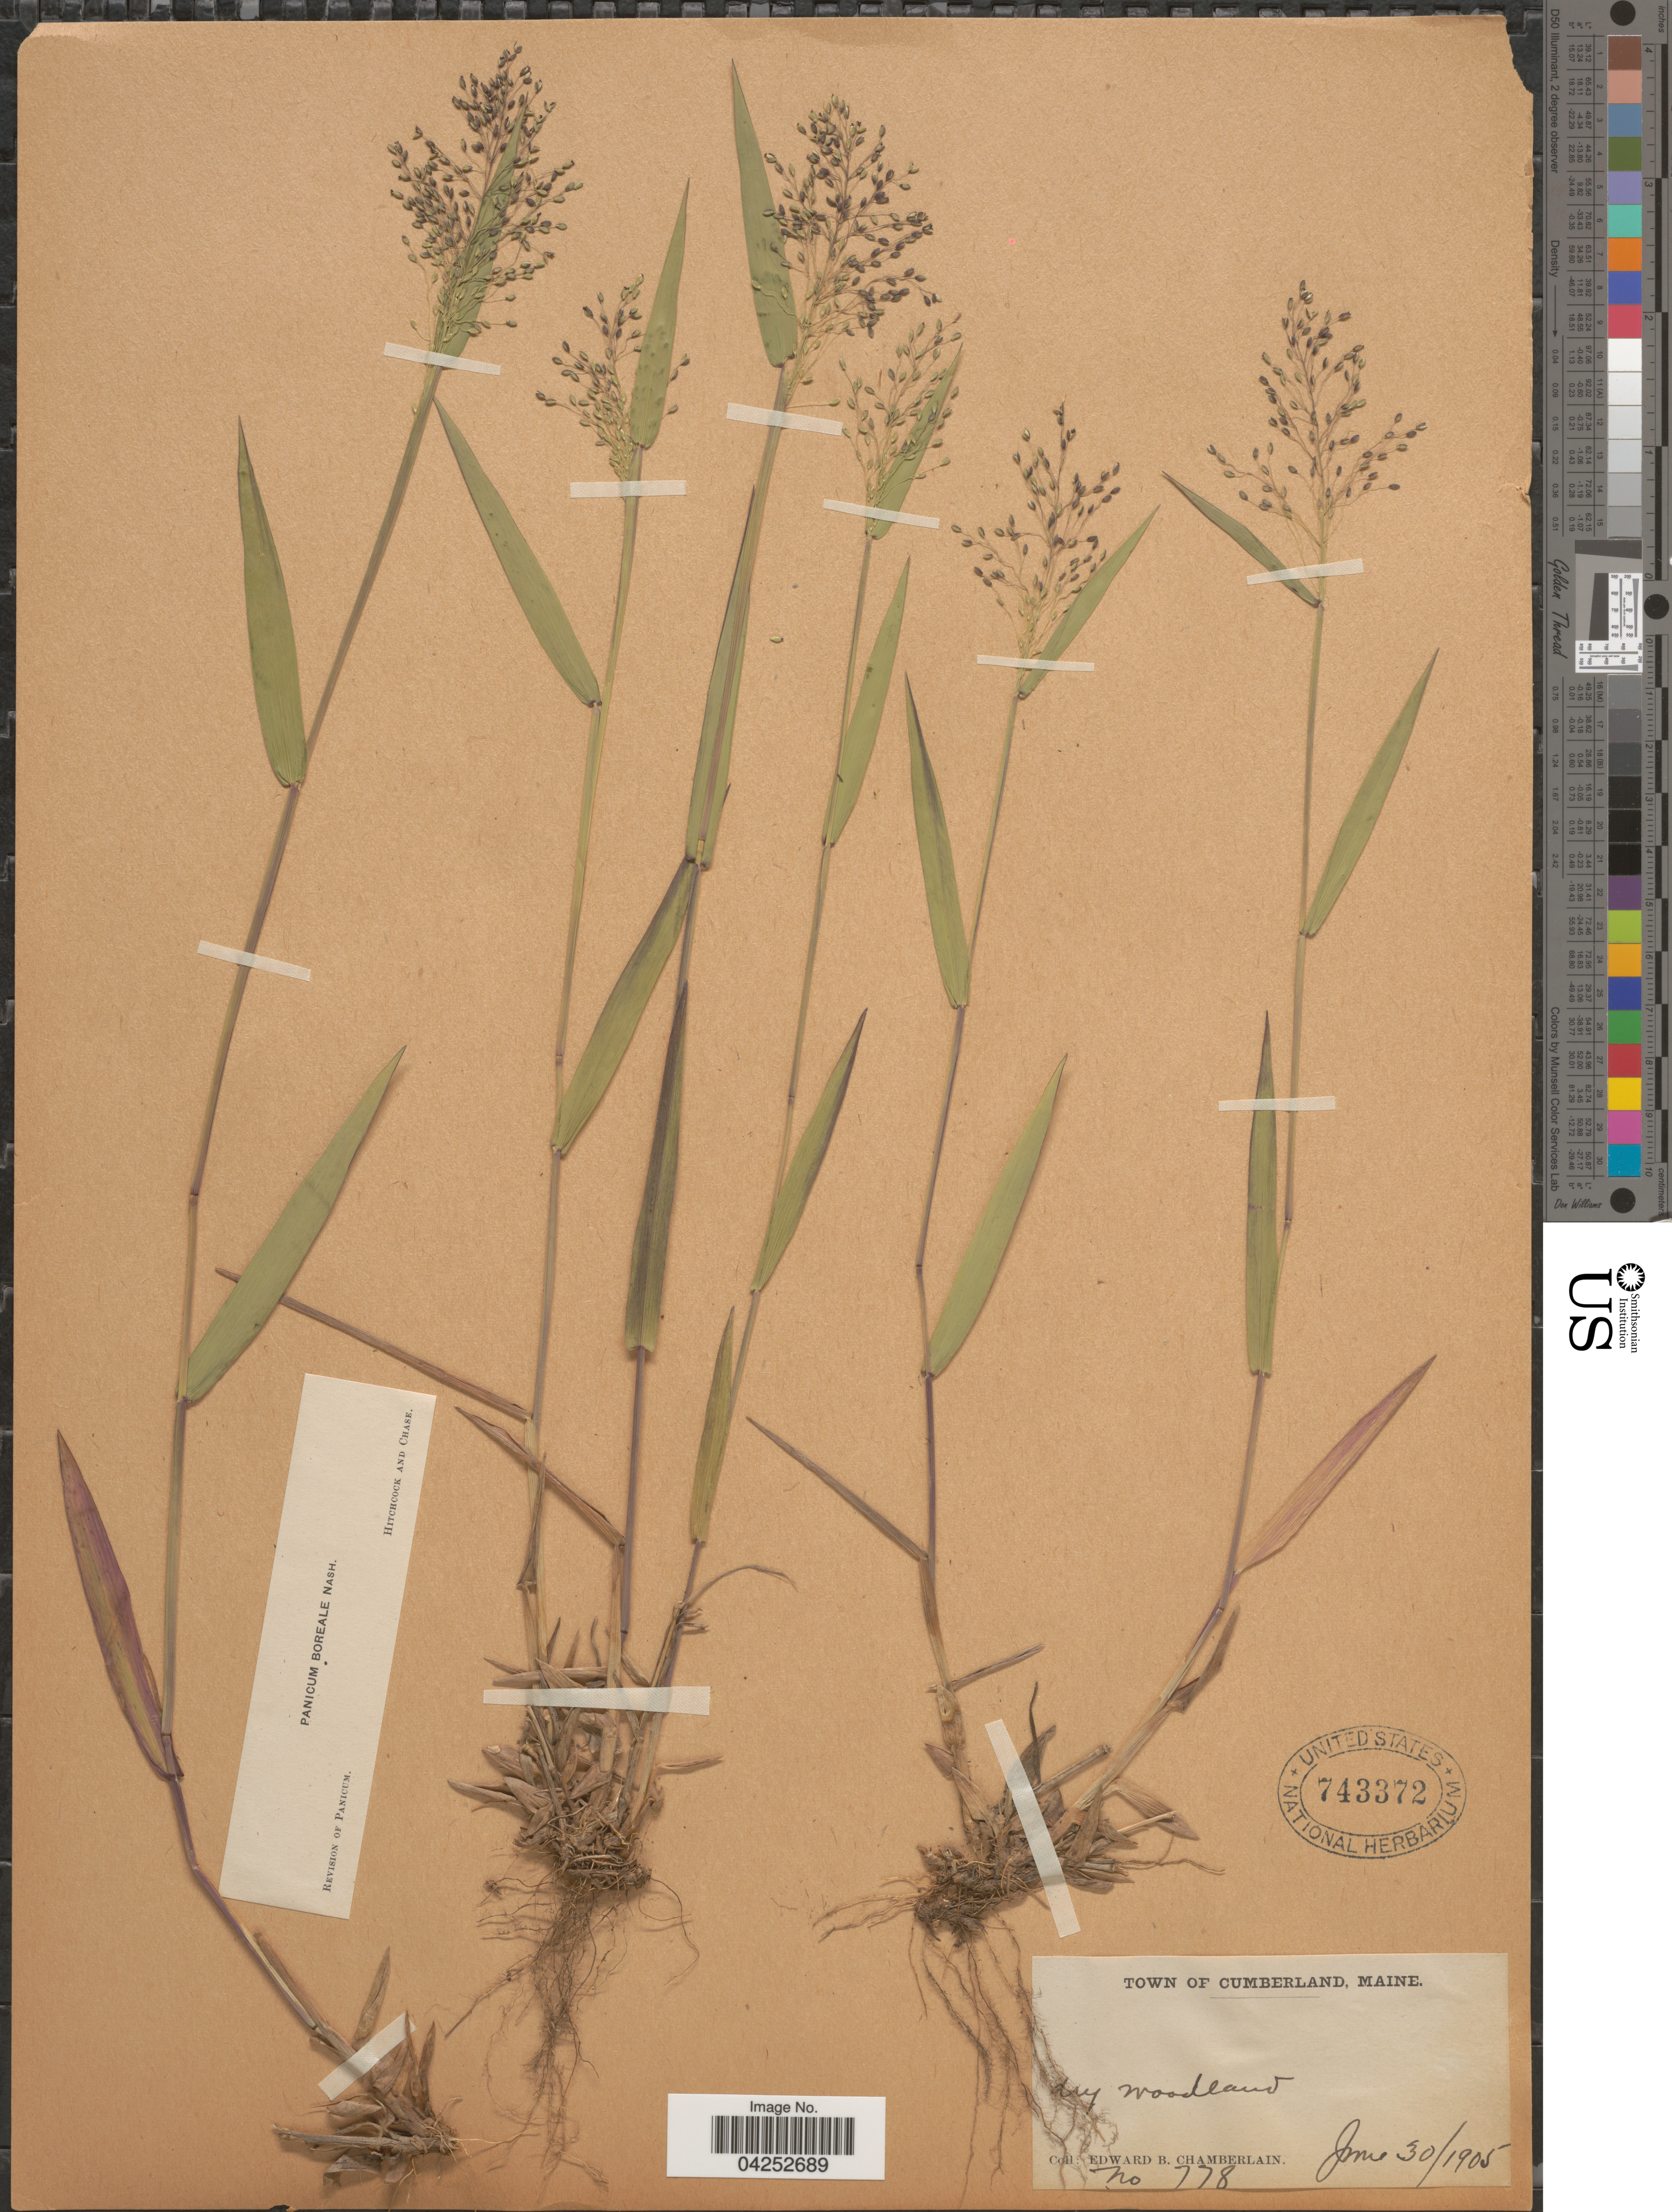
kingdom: Plantae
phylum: Tracheophyta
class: Liliopsida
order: Poales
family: Poaceae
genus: Dichanthelium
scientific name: Dichanthelium boreale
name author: (Nash) Freckmann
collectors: E. Chamberlain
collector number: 778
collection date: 1905-06-30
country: United States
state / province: Maine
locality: Town of Cumberland.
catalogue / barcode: US 743372